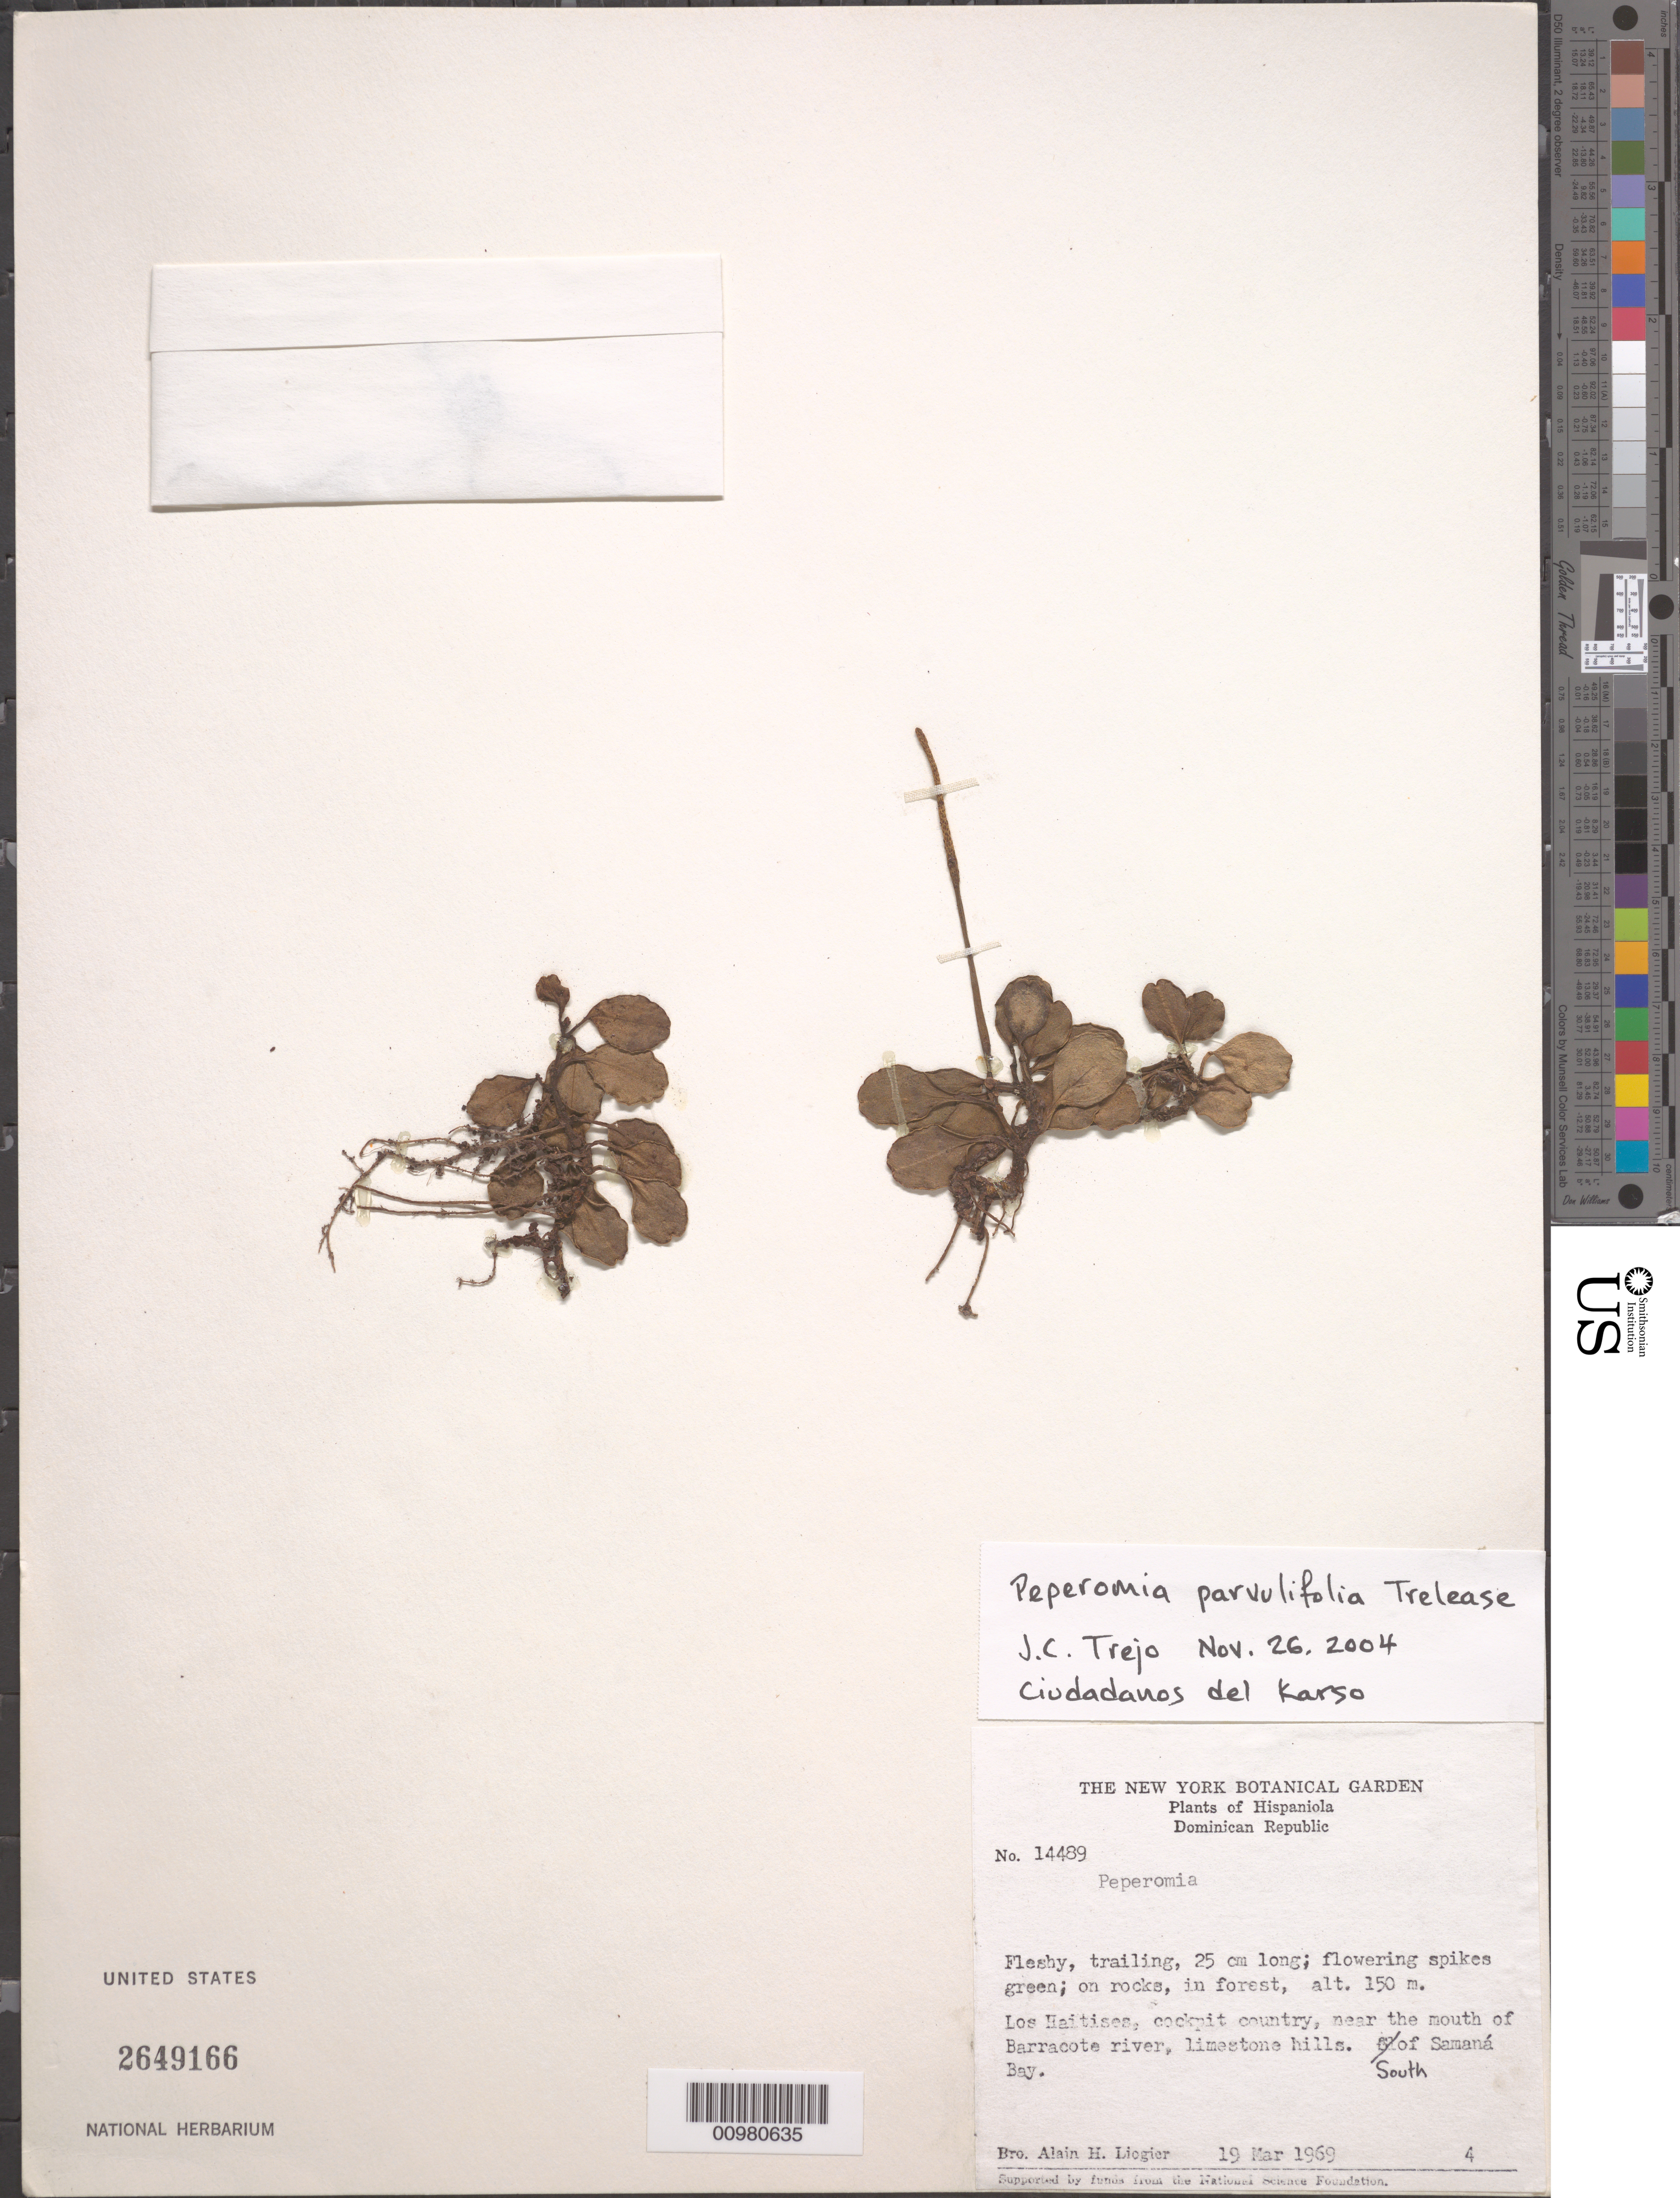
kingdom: Plantae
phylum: Tracheophyta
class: Magnoliopsida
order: Piperales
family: Piperaceae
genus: Peperomia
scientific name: Peperomia parvulifolia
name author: Trel.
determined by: Trejo-Torres, J. C.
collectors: A. H. Liogier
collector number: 14489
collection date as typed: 19 Mar 1969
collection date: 1969-03-19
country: Dominican Republic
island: Hispaniola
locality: Los Haitises, cockpit country, near the mouth of Barracote River, south of Samaná Bay.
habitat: Limestone hills; on rocks in forest.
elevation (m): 150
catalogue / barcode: US 2649166